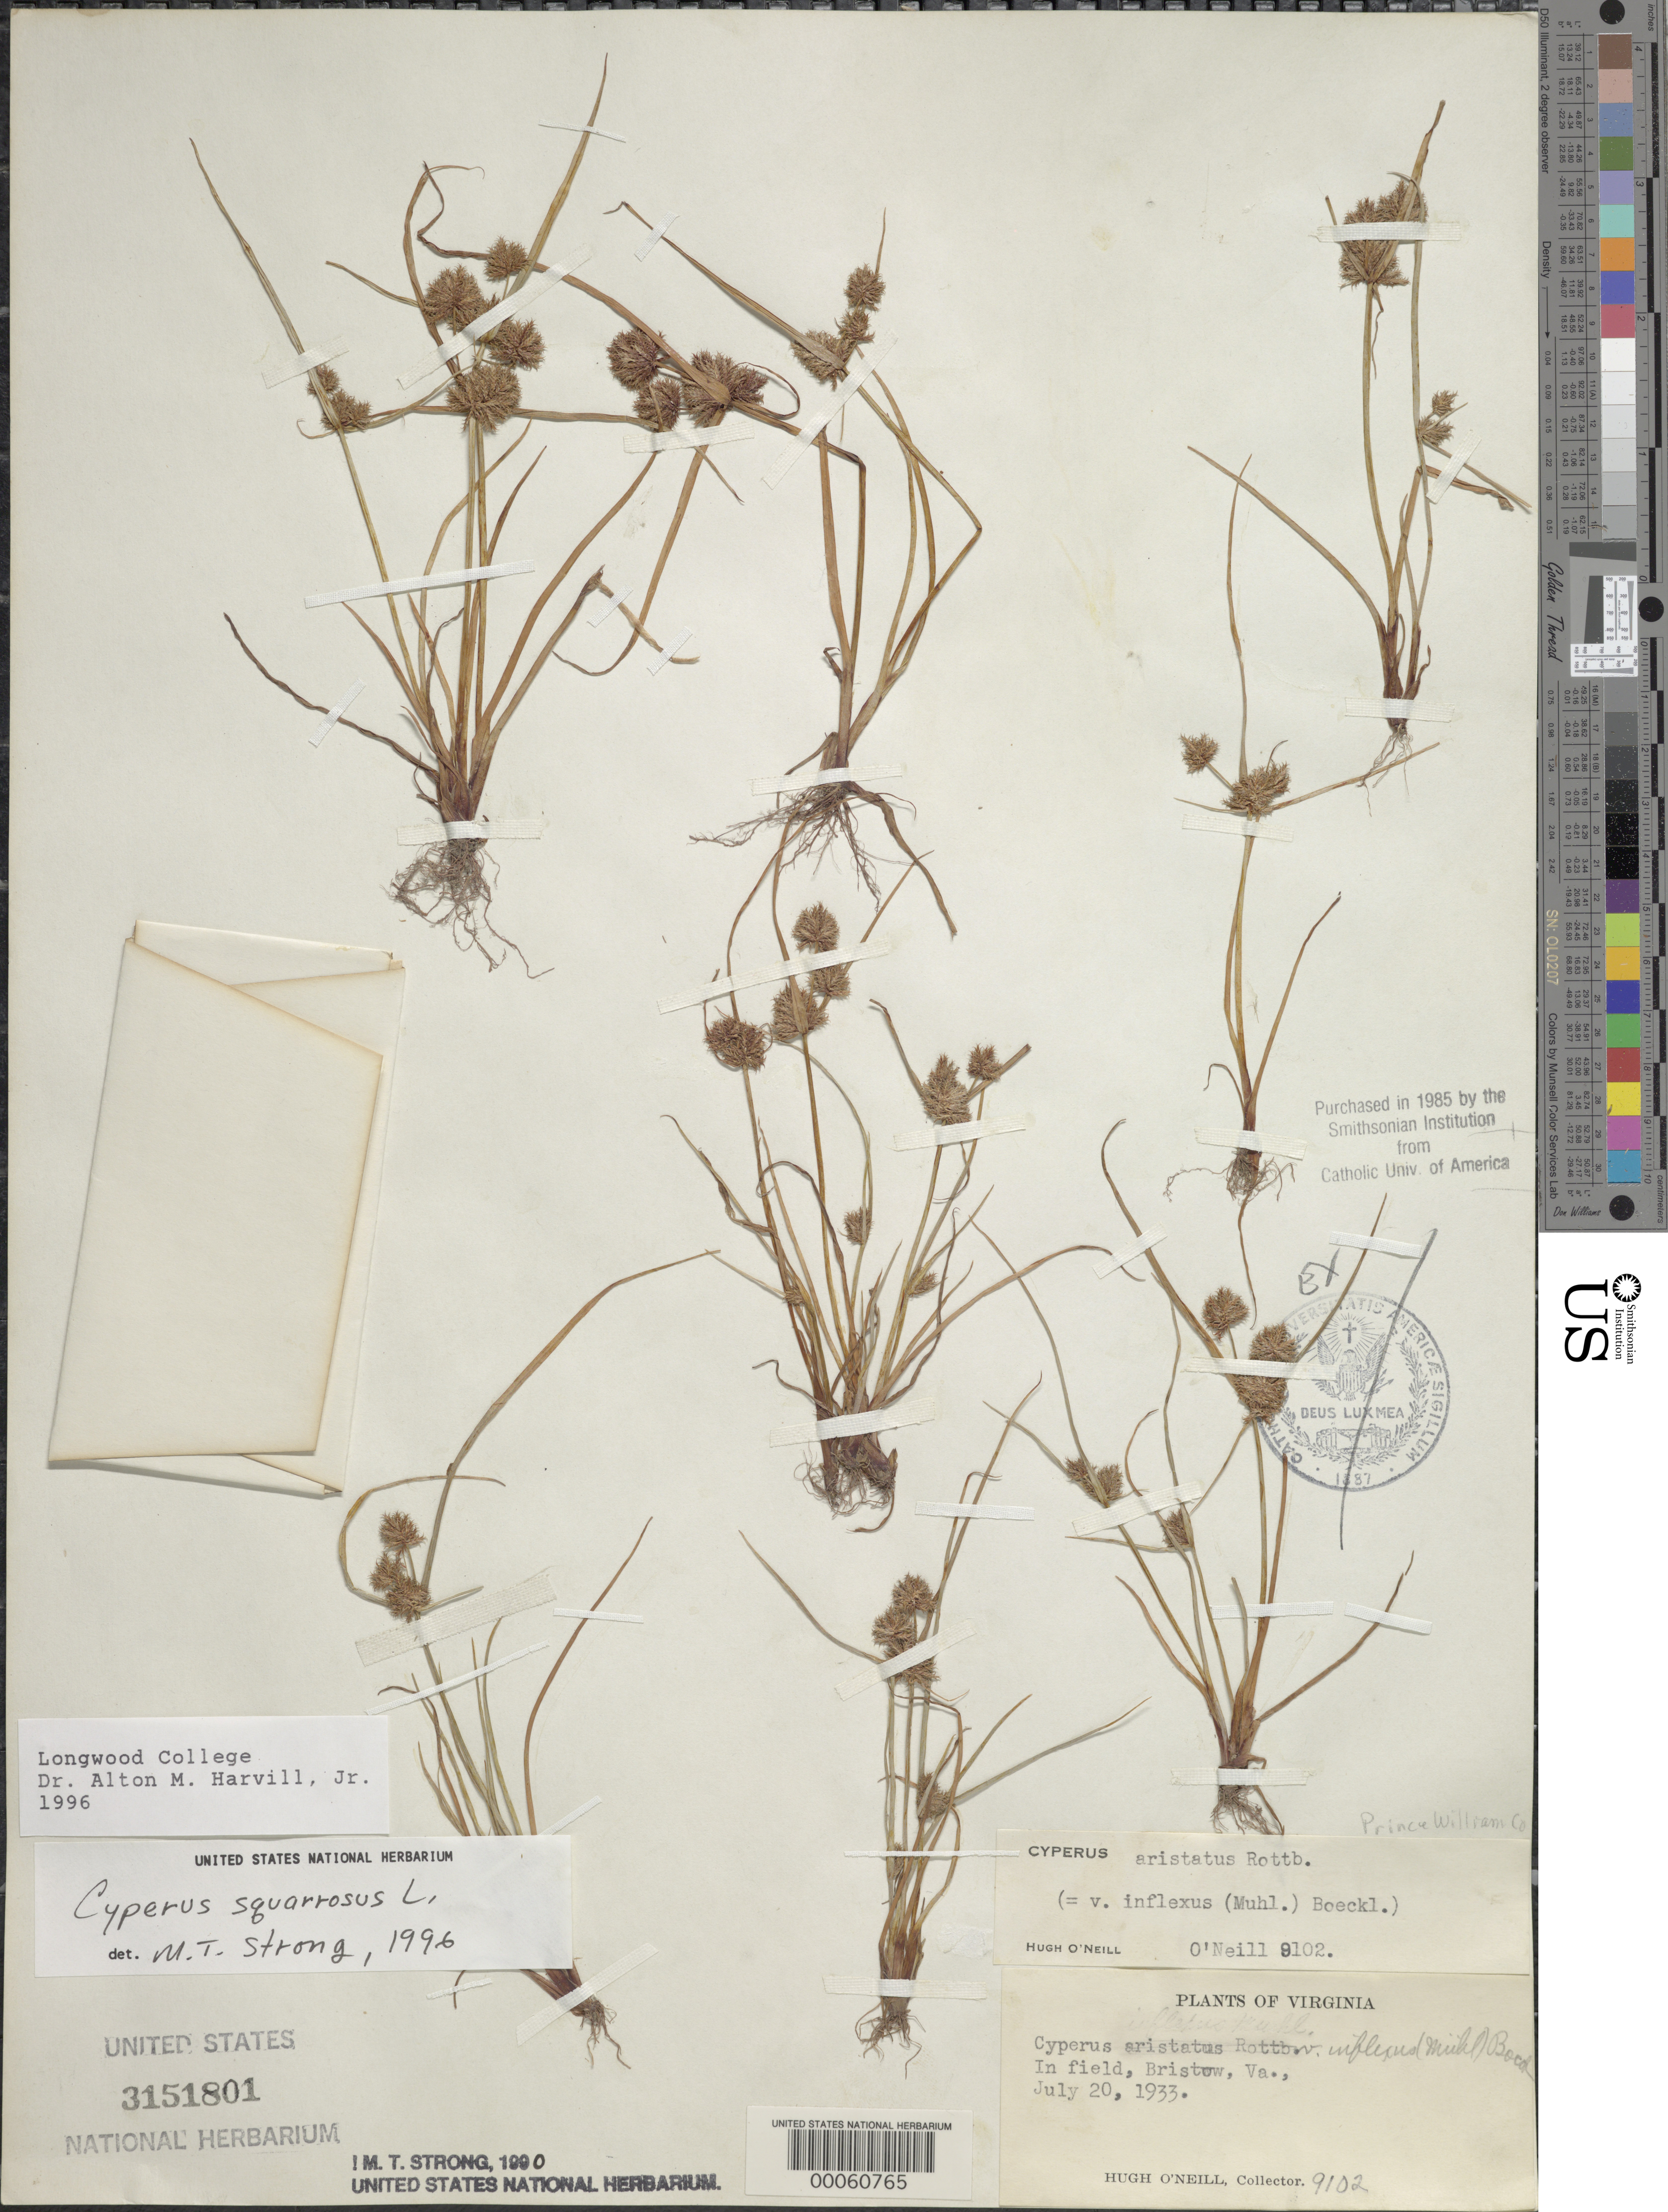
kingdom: Plantae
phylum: Tracheophyta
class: Liliopsida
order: Poales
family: Cyperaceae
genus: Cyperus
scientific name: Cyperus squarrosus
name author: L.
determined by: Strong, M. T., (US), Smithsonian Institution - National Museum of Natural History (UNITED STATES)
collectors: H. O'Neill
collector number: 9102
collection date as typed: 20 Jul 1933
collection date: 1933-07-20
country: United States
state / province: Virginia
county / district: Prince William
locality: Bristow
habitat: In field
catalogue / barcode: US 3151801